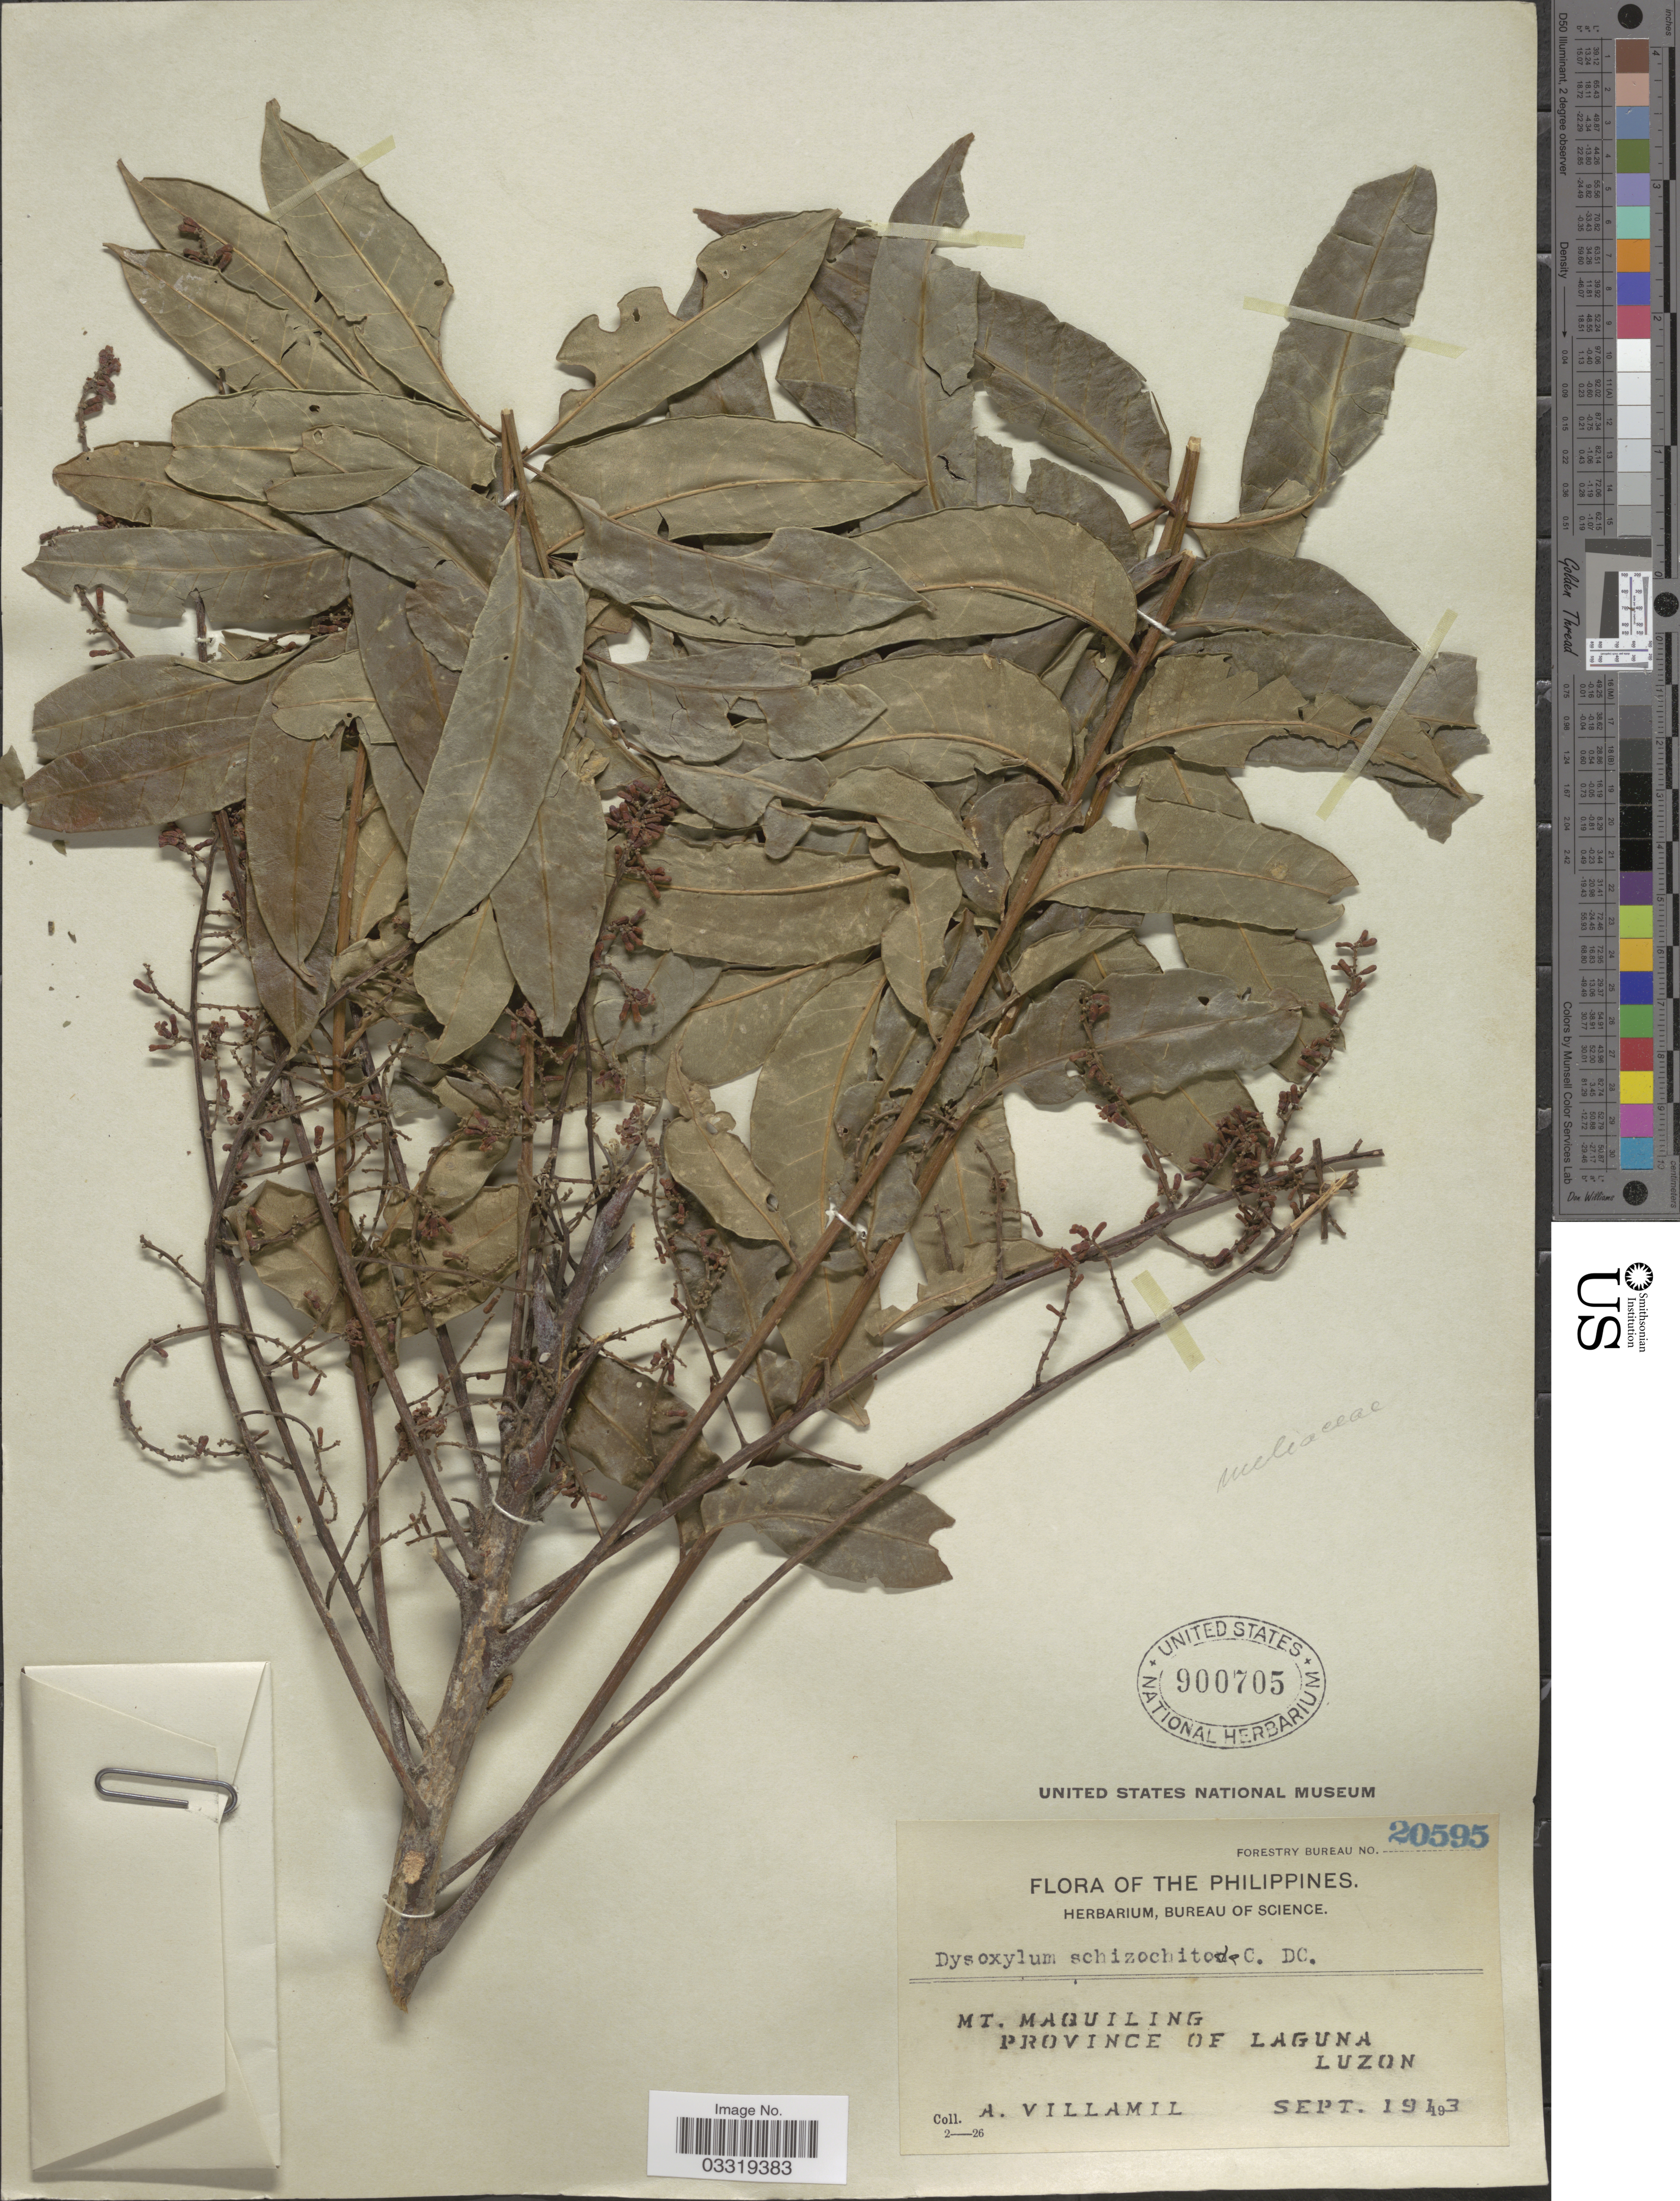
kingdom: Plantae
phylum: Tracheophyta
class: Magnoliopsida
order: Sapindales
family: Meliaceae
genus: Didymocheton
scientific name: Didymocheton mollissimus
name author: (Spreng.) Mabb.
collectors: A. Villamil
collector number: Forestry Bureau 20595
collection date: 1913-09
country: Philippines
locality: Mt. Maquiling, Province of Laguna, Luzon.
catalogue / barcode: US 900705